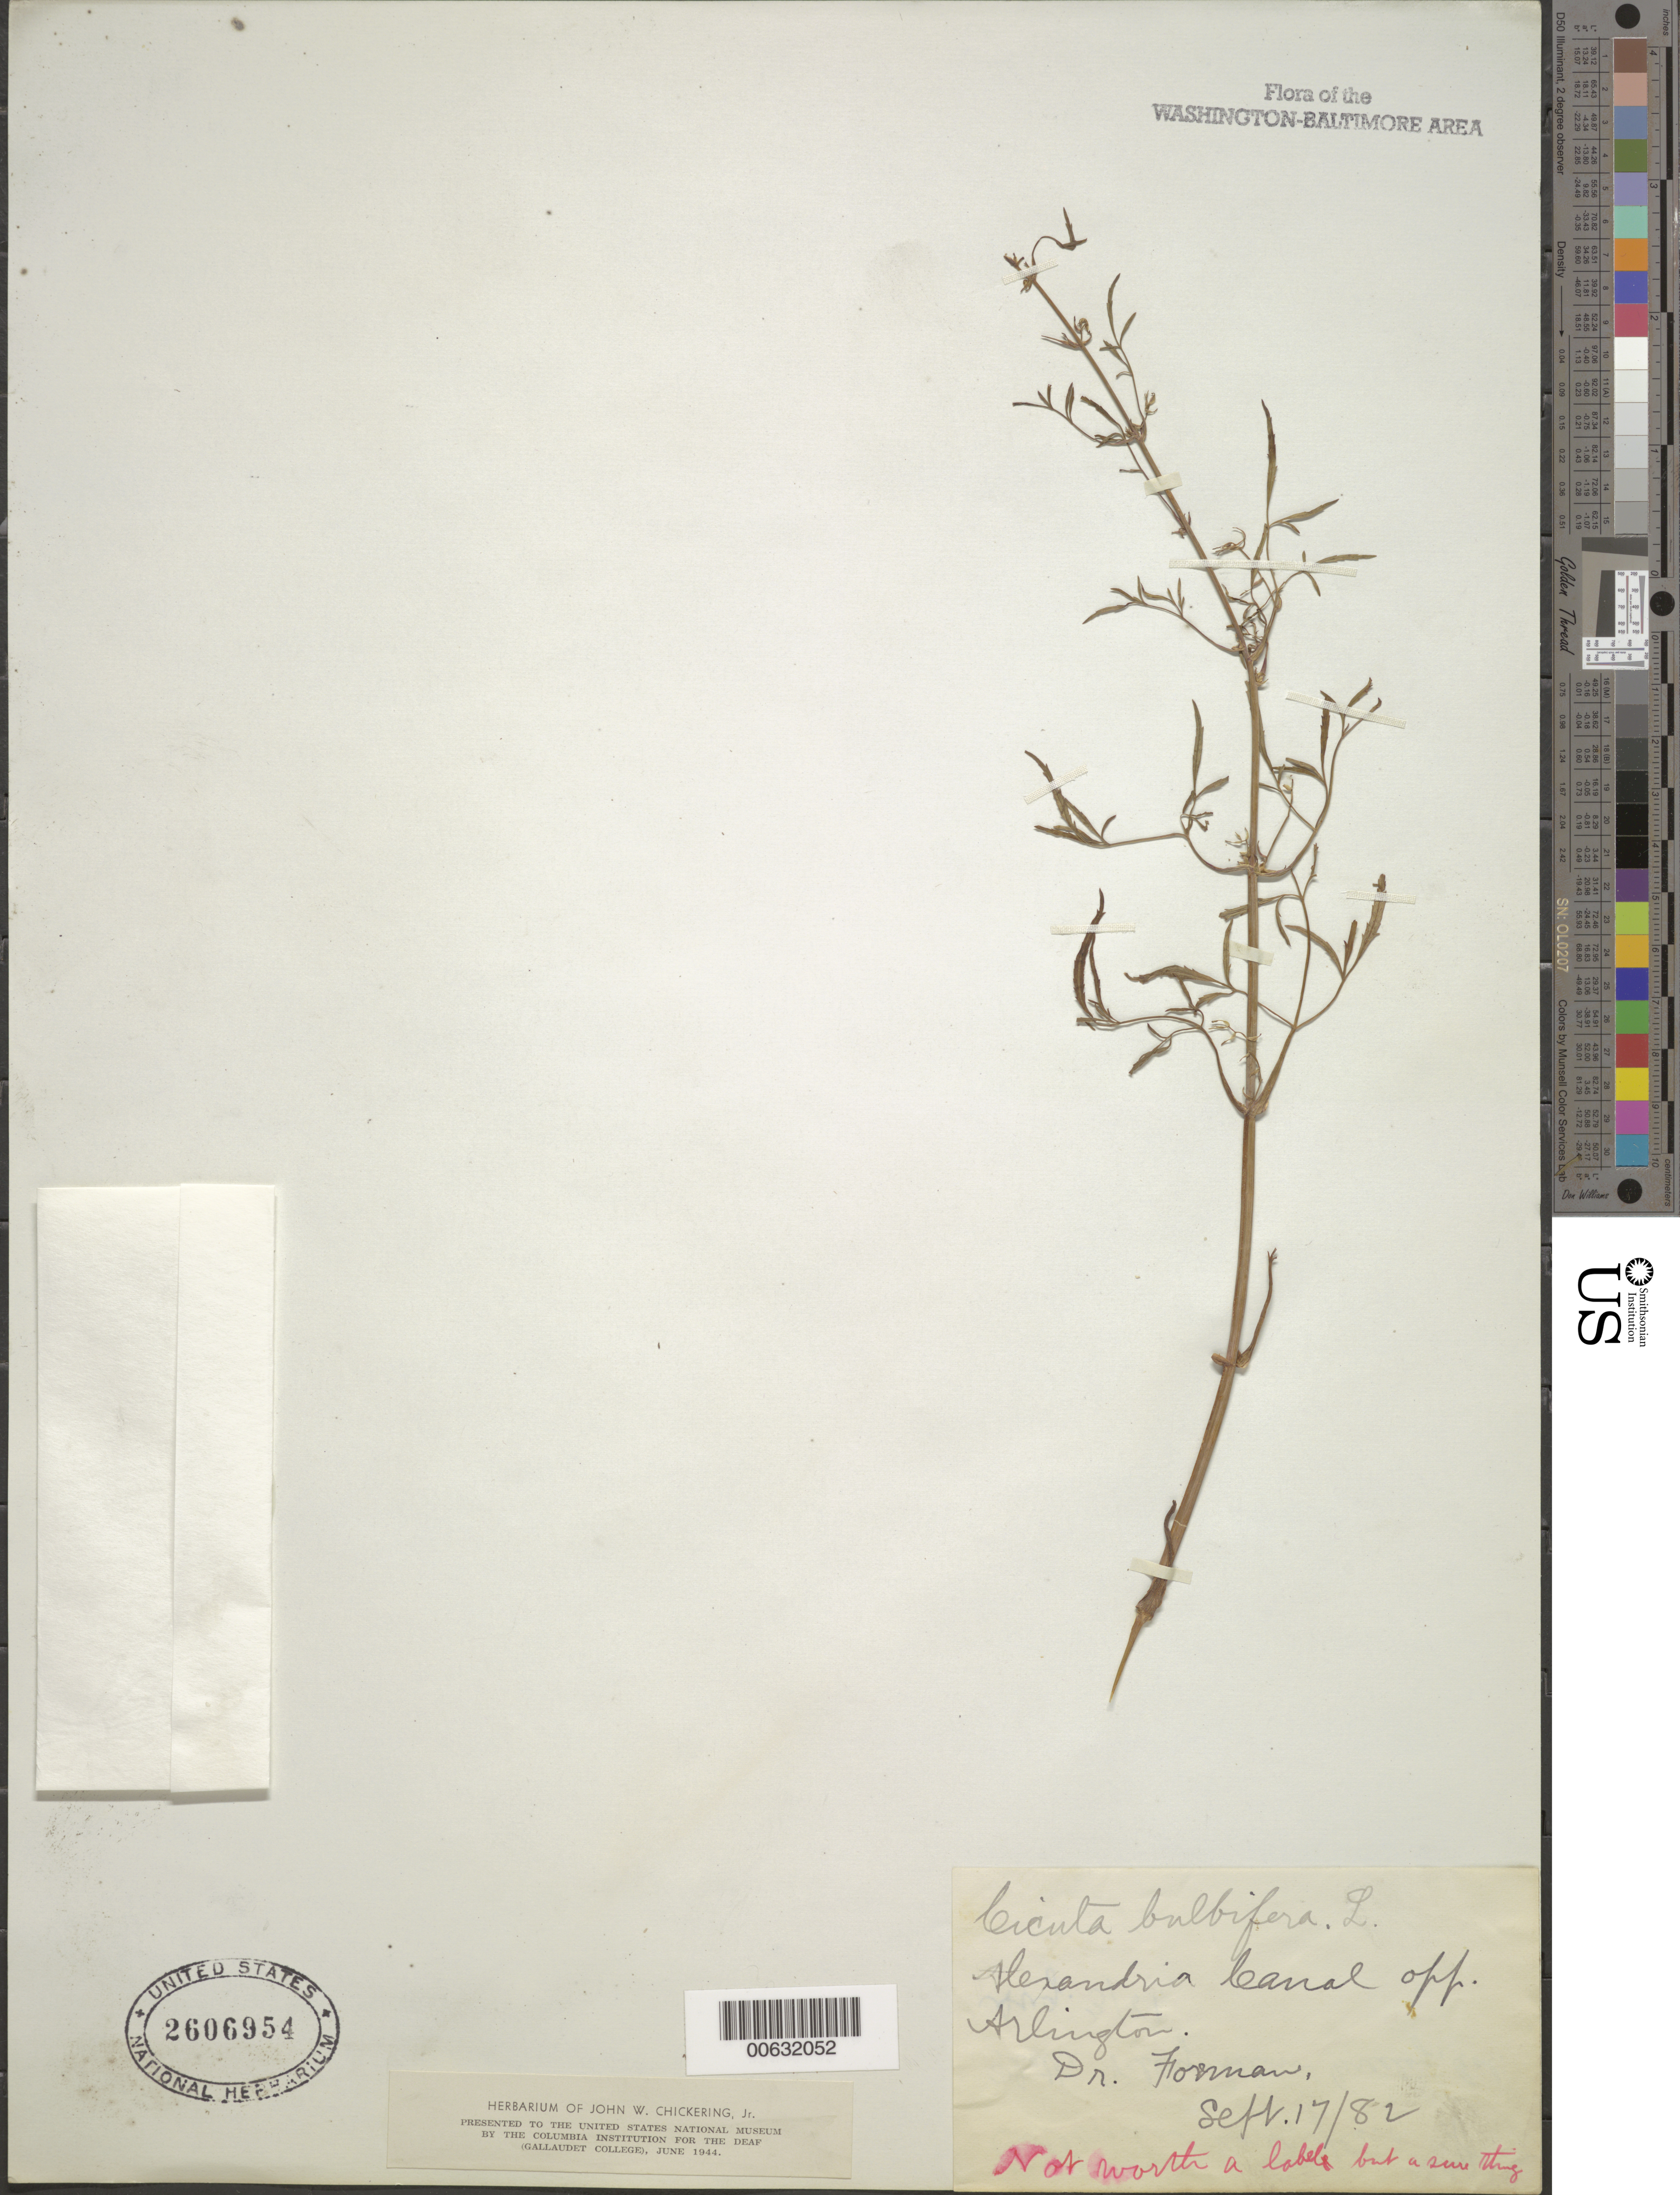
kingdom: Plantae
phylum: Tracheophyta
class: Magnoliopsida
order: Apiales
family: Apiaceae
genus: Cicuta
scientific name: Cicuta bulbifera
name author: L.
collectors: -. Foreman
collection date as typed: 17 Sep 1882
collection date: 1882-09-17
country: United States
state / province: Virginia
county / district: Arlington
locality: Alexandria Canal opposite Arlington.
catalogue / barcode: US 2606954